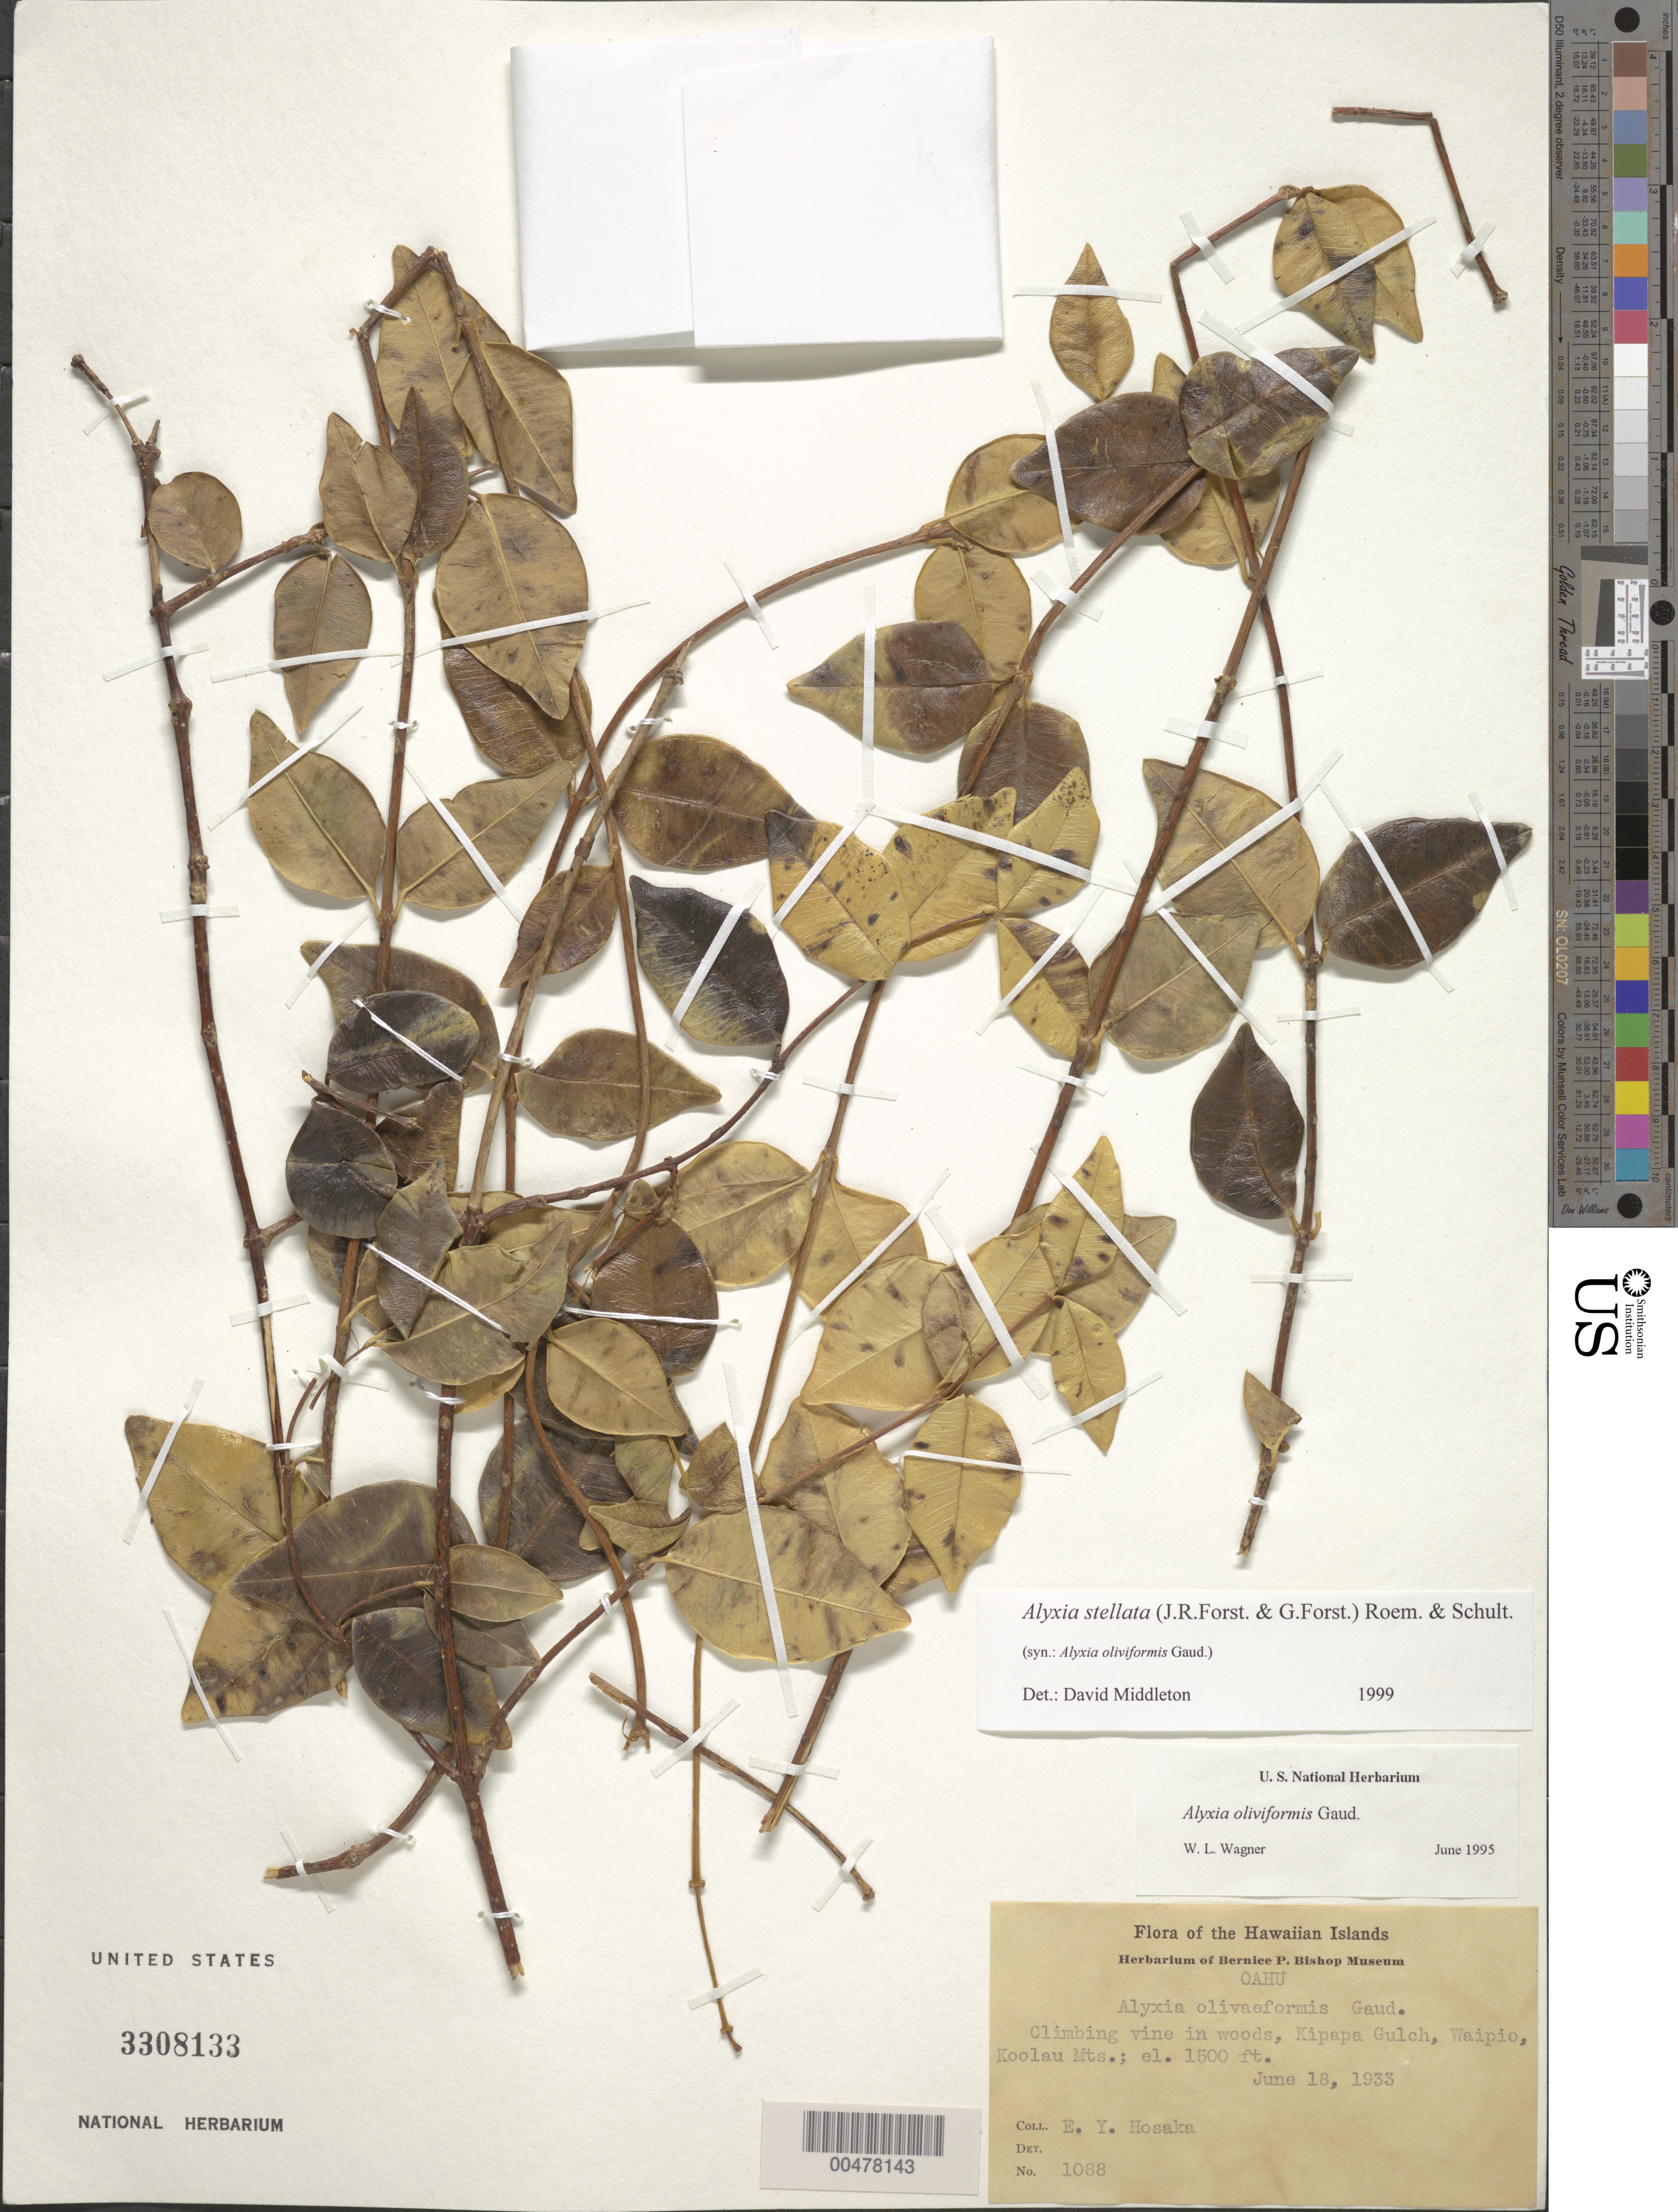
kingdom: Plantae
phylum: Tracheophyta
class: Magnoliopsida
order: Gentianales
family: Apocynaceae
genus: Alyxia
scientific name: Alyxia stellata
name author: (J.R. Forst. & G. Forst.) Roem. & Schult.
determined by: Middleton, D. J.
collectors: E. Y. Hosaka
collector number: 1088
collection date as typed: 18 Jun 1933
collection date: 1933-06-18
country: United States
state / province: Hawaii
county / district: Honolulu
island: Oahu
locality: Kipapa Gulch, Waipio, Koolau Mts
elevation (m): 457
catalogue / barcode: US 3308133